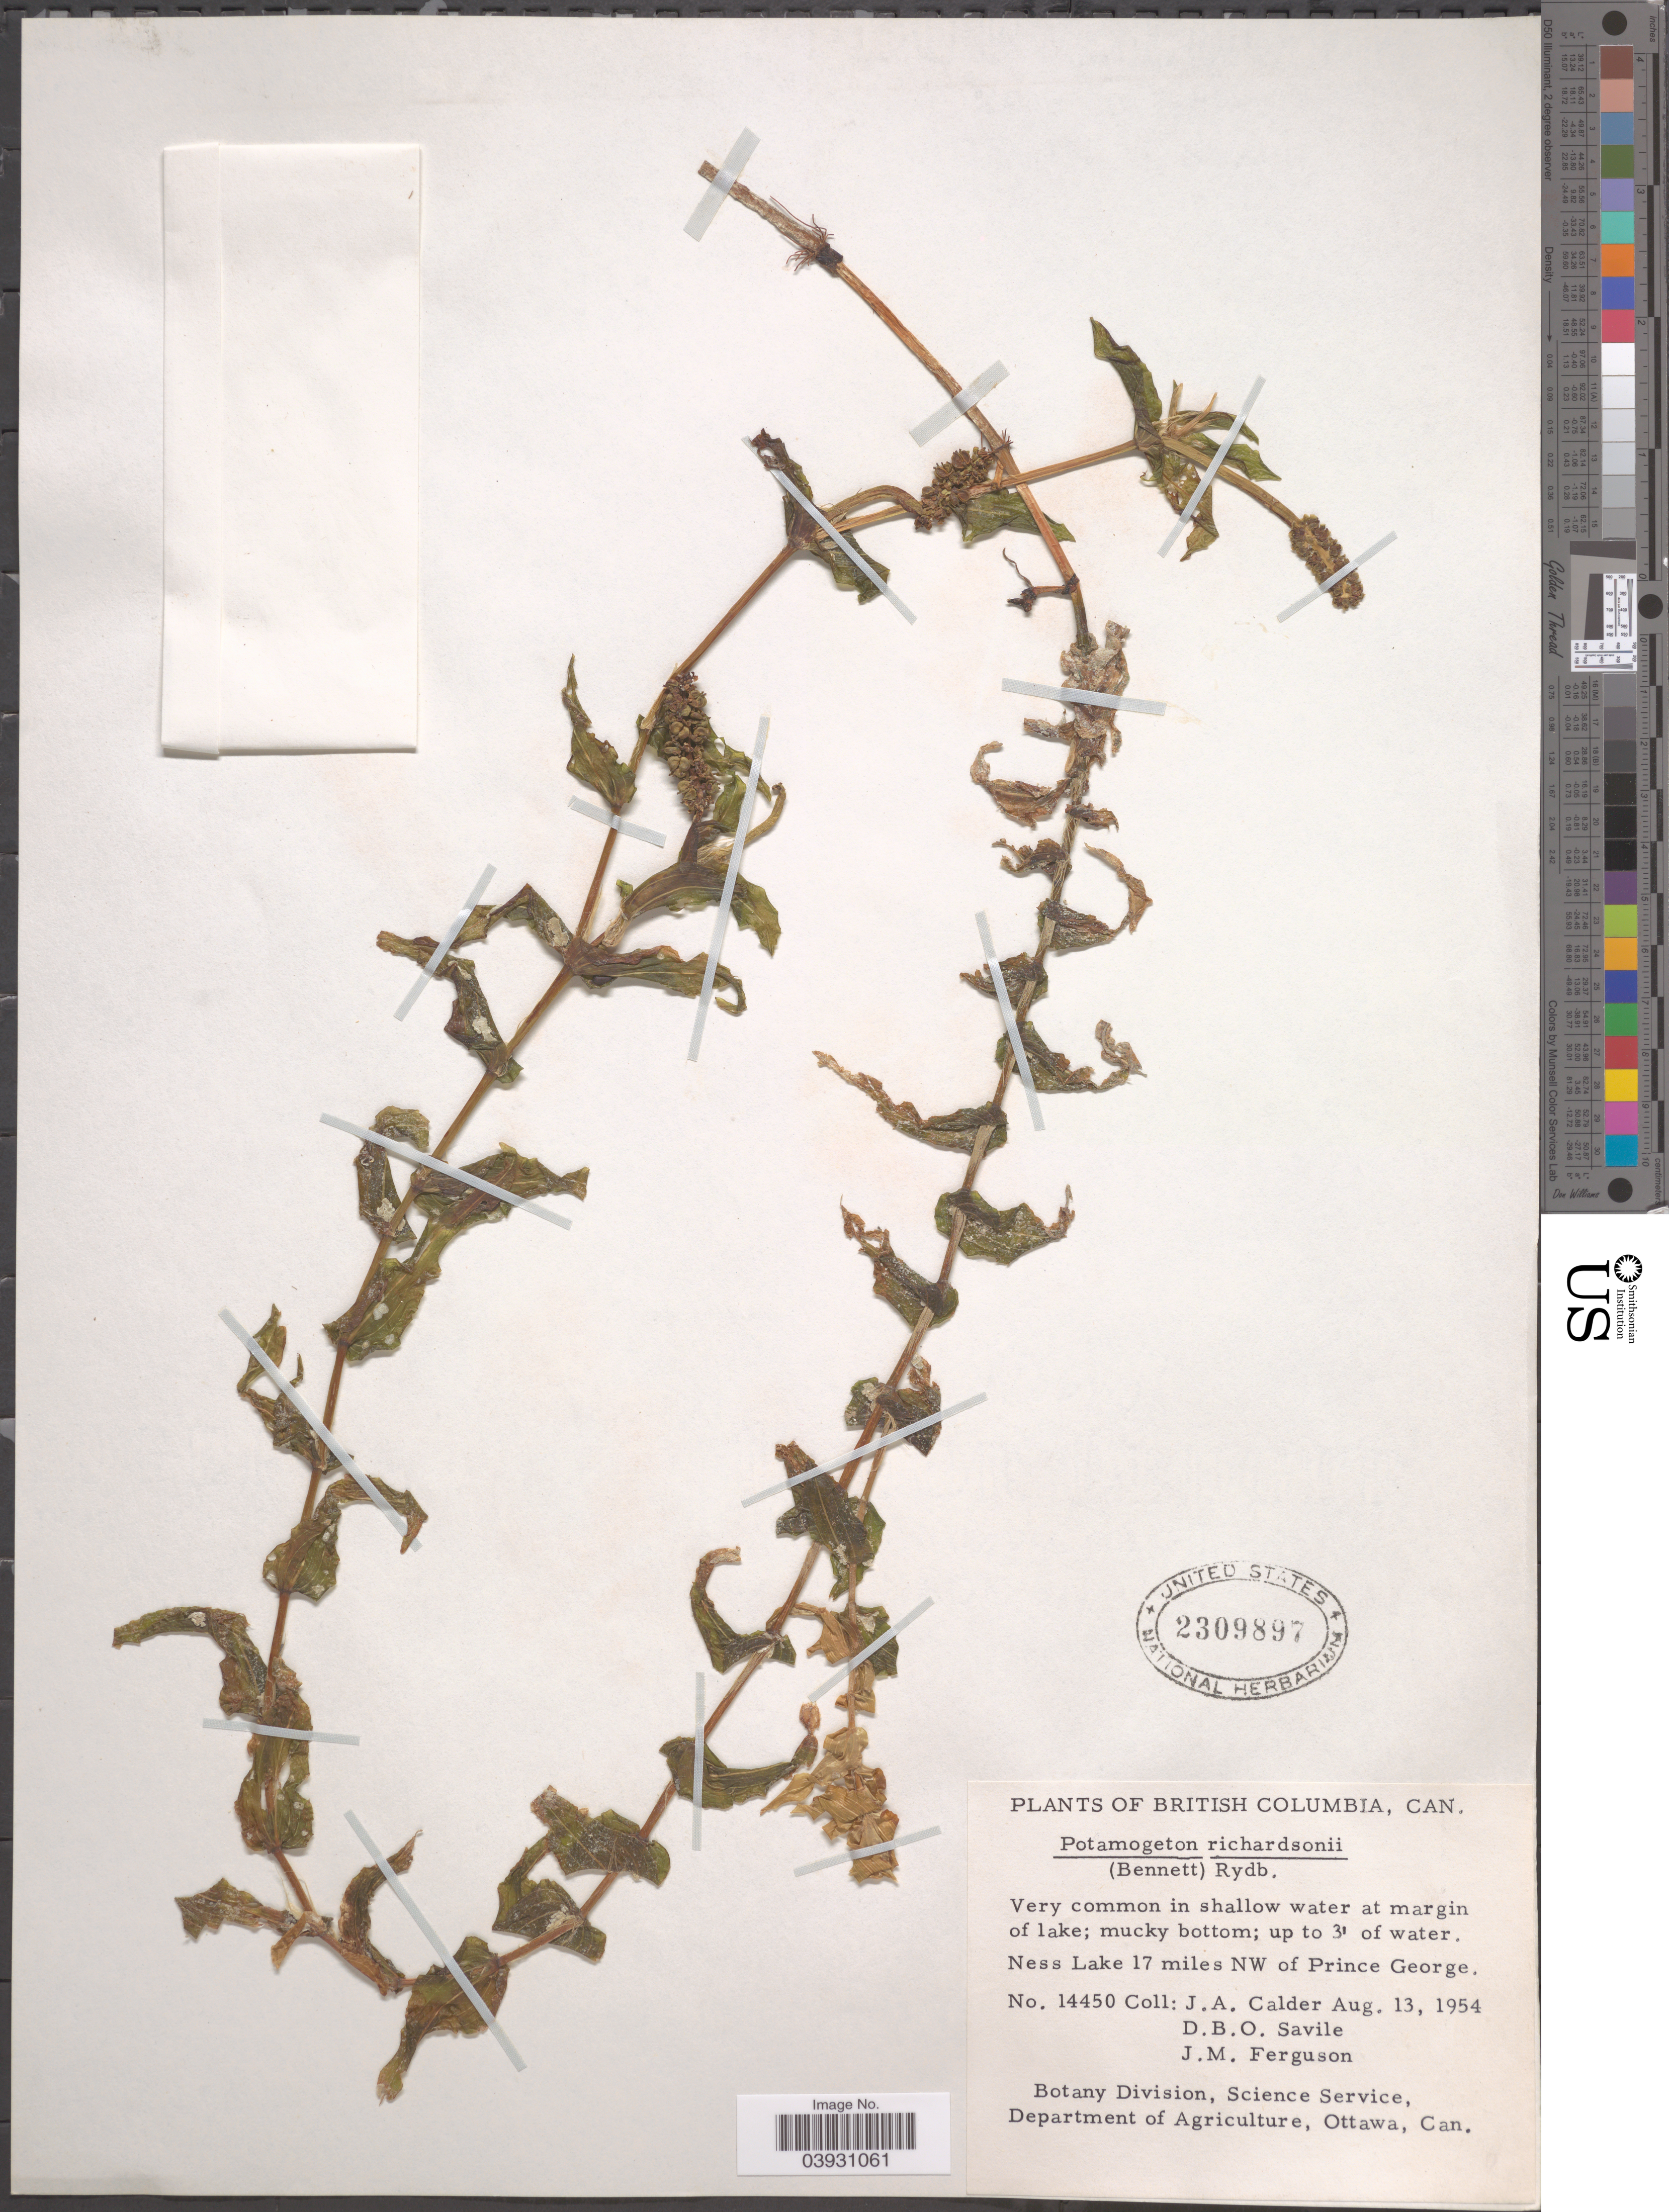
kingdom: Plantae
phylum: Tracheophyta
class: Liliopsida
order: Alismatales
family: Potamogetonaceae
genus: Potamogeton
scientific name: Potamogeton richardsonii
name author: (A.W. Benn.) Rydb.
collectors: J. A. Calder, D. Savile & J. M. Ferguson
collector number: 14450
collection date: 1954-08-13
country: Canada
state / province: British Columbia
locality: In shallow water at margin of lake; Ness Lake 17 miles NW of Prince George.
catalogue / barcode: US 2309897